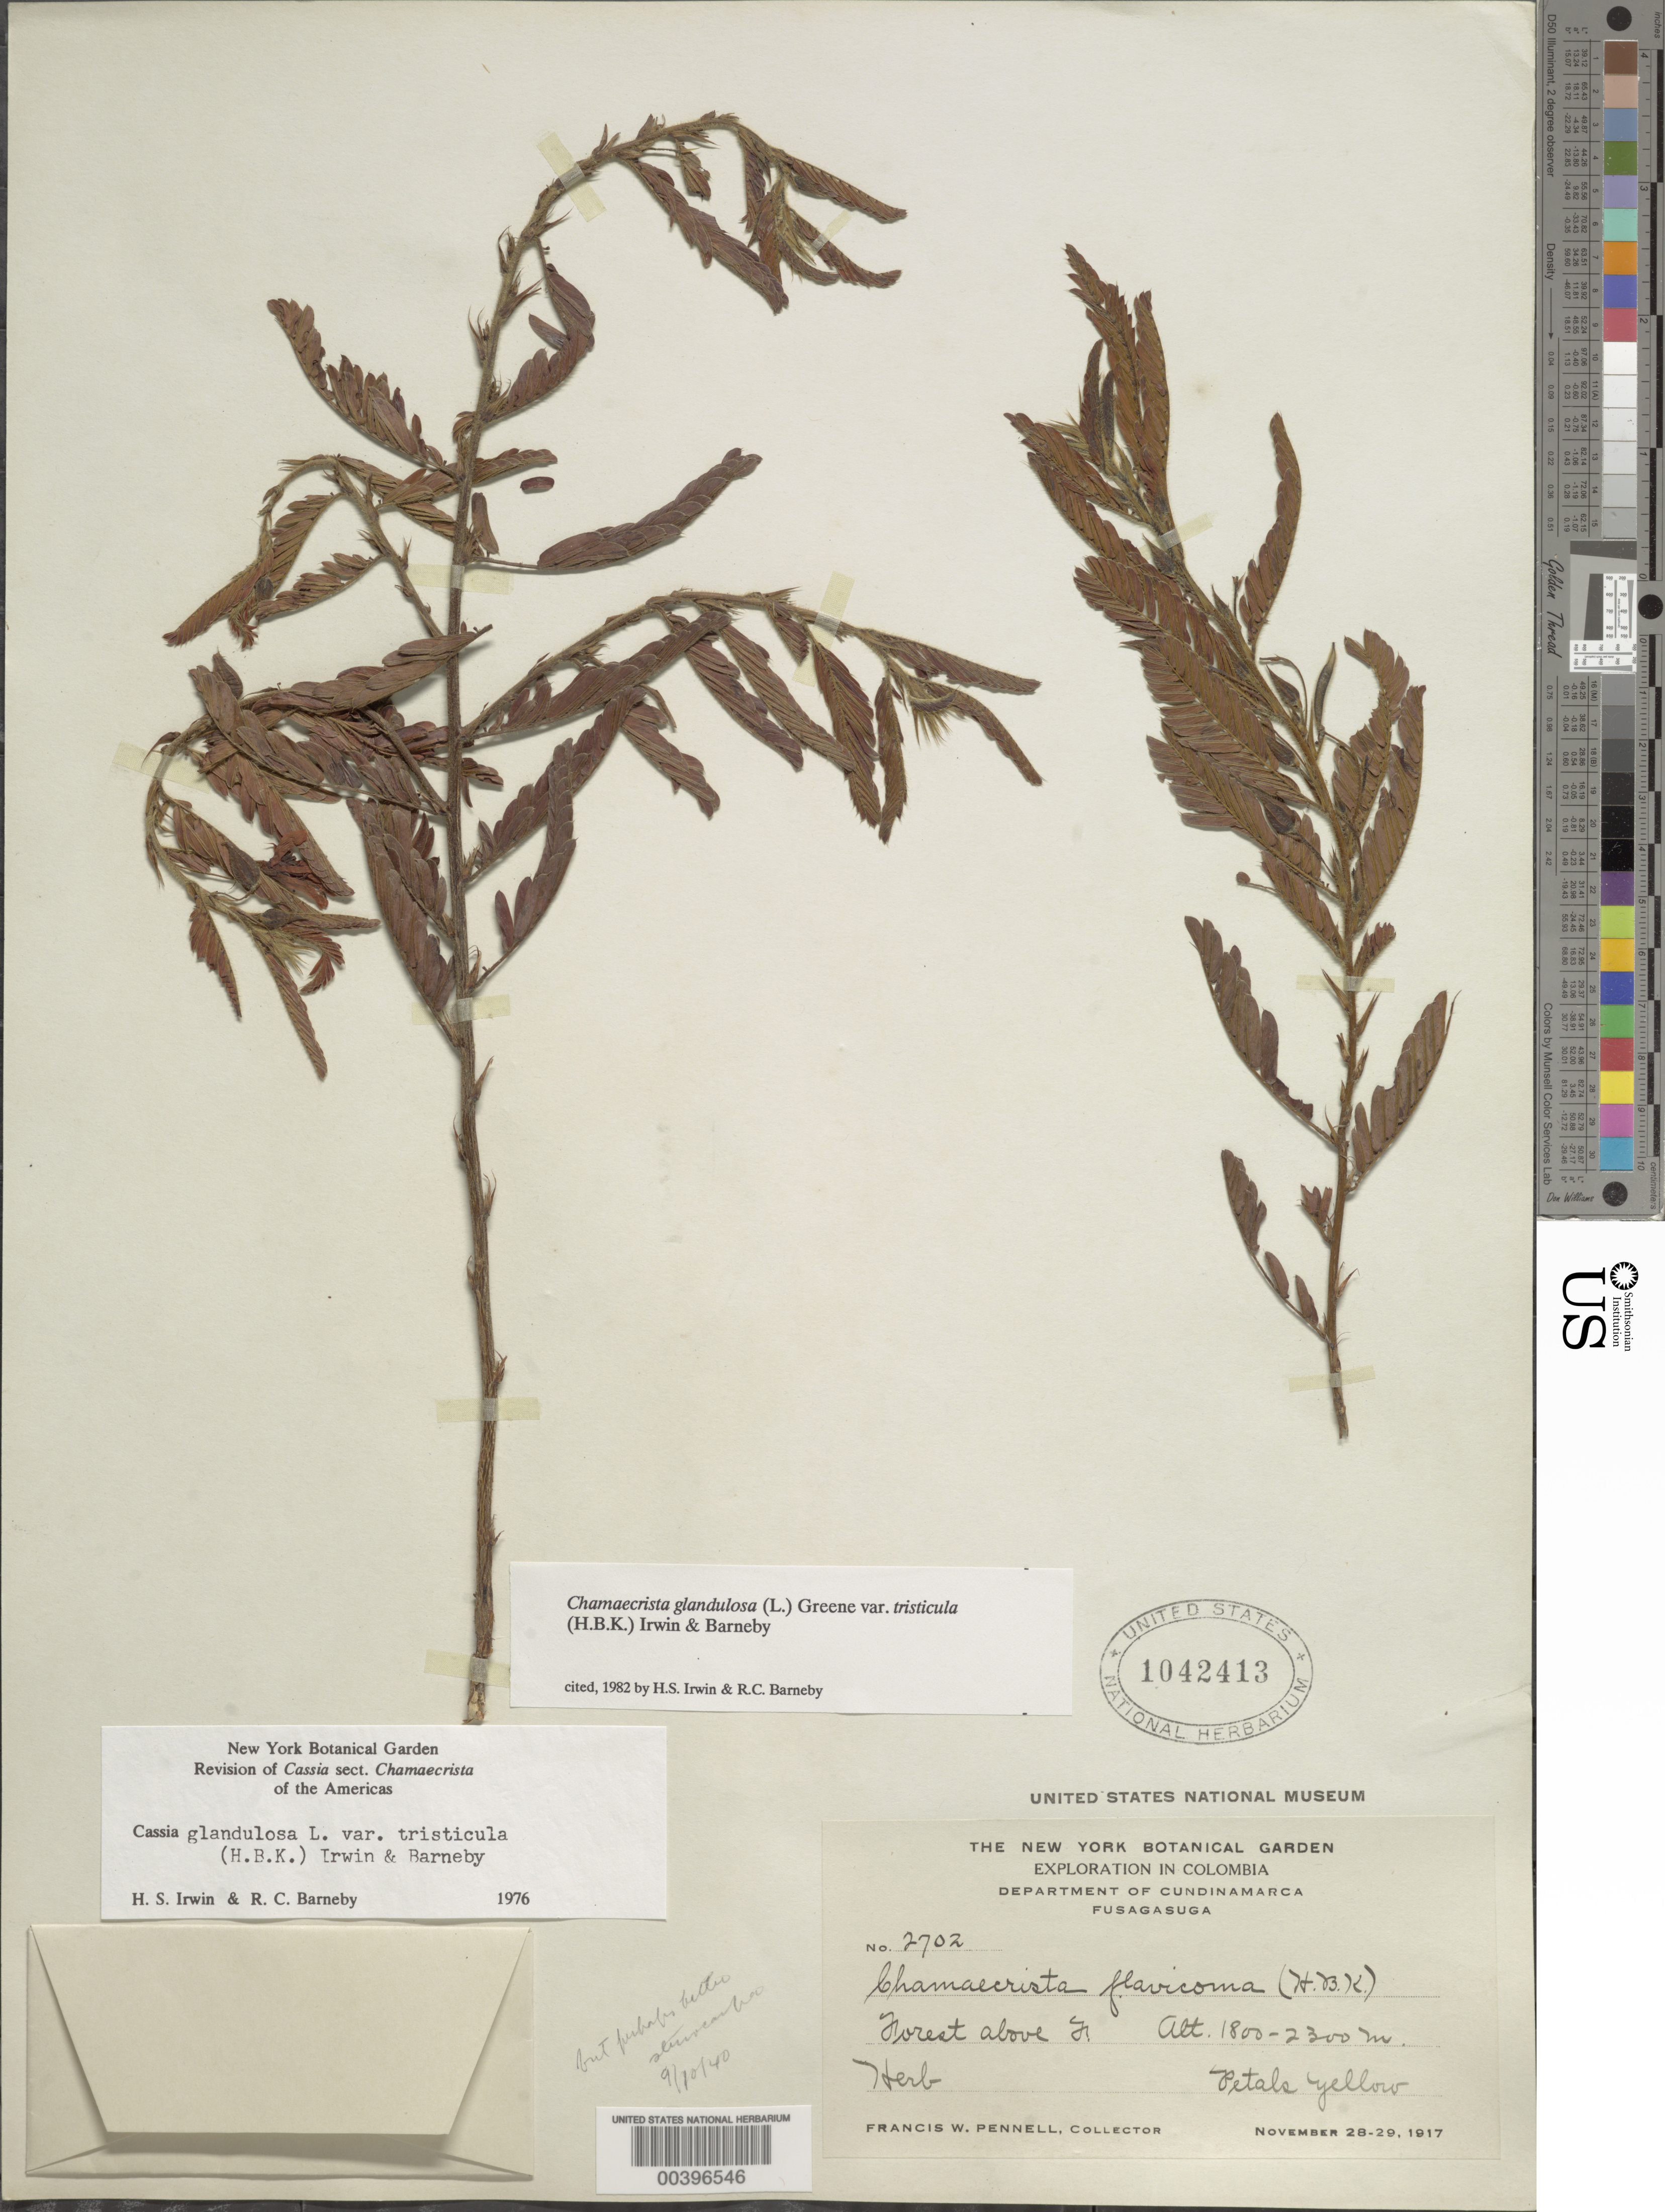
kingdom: Plantae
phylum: Tracheophyta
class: Magnoliopsida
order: Fabales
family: Fabaceae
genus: Chamaecrista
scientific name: Chamaecrista glandulosa var. tristicula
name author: (Kunth) H.S. Irwin & Barneby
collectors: F. W. Pennell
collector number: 2702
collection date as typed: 28 Nov 1917 and 29 Nov 1917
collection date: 1917-11-28,1917-11-29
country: Colombia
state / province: Cundinamarca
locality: Forest above Fusagasugá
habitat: Forest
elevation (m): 1800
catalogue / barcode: US 1042413